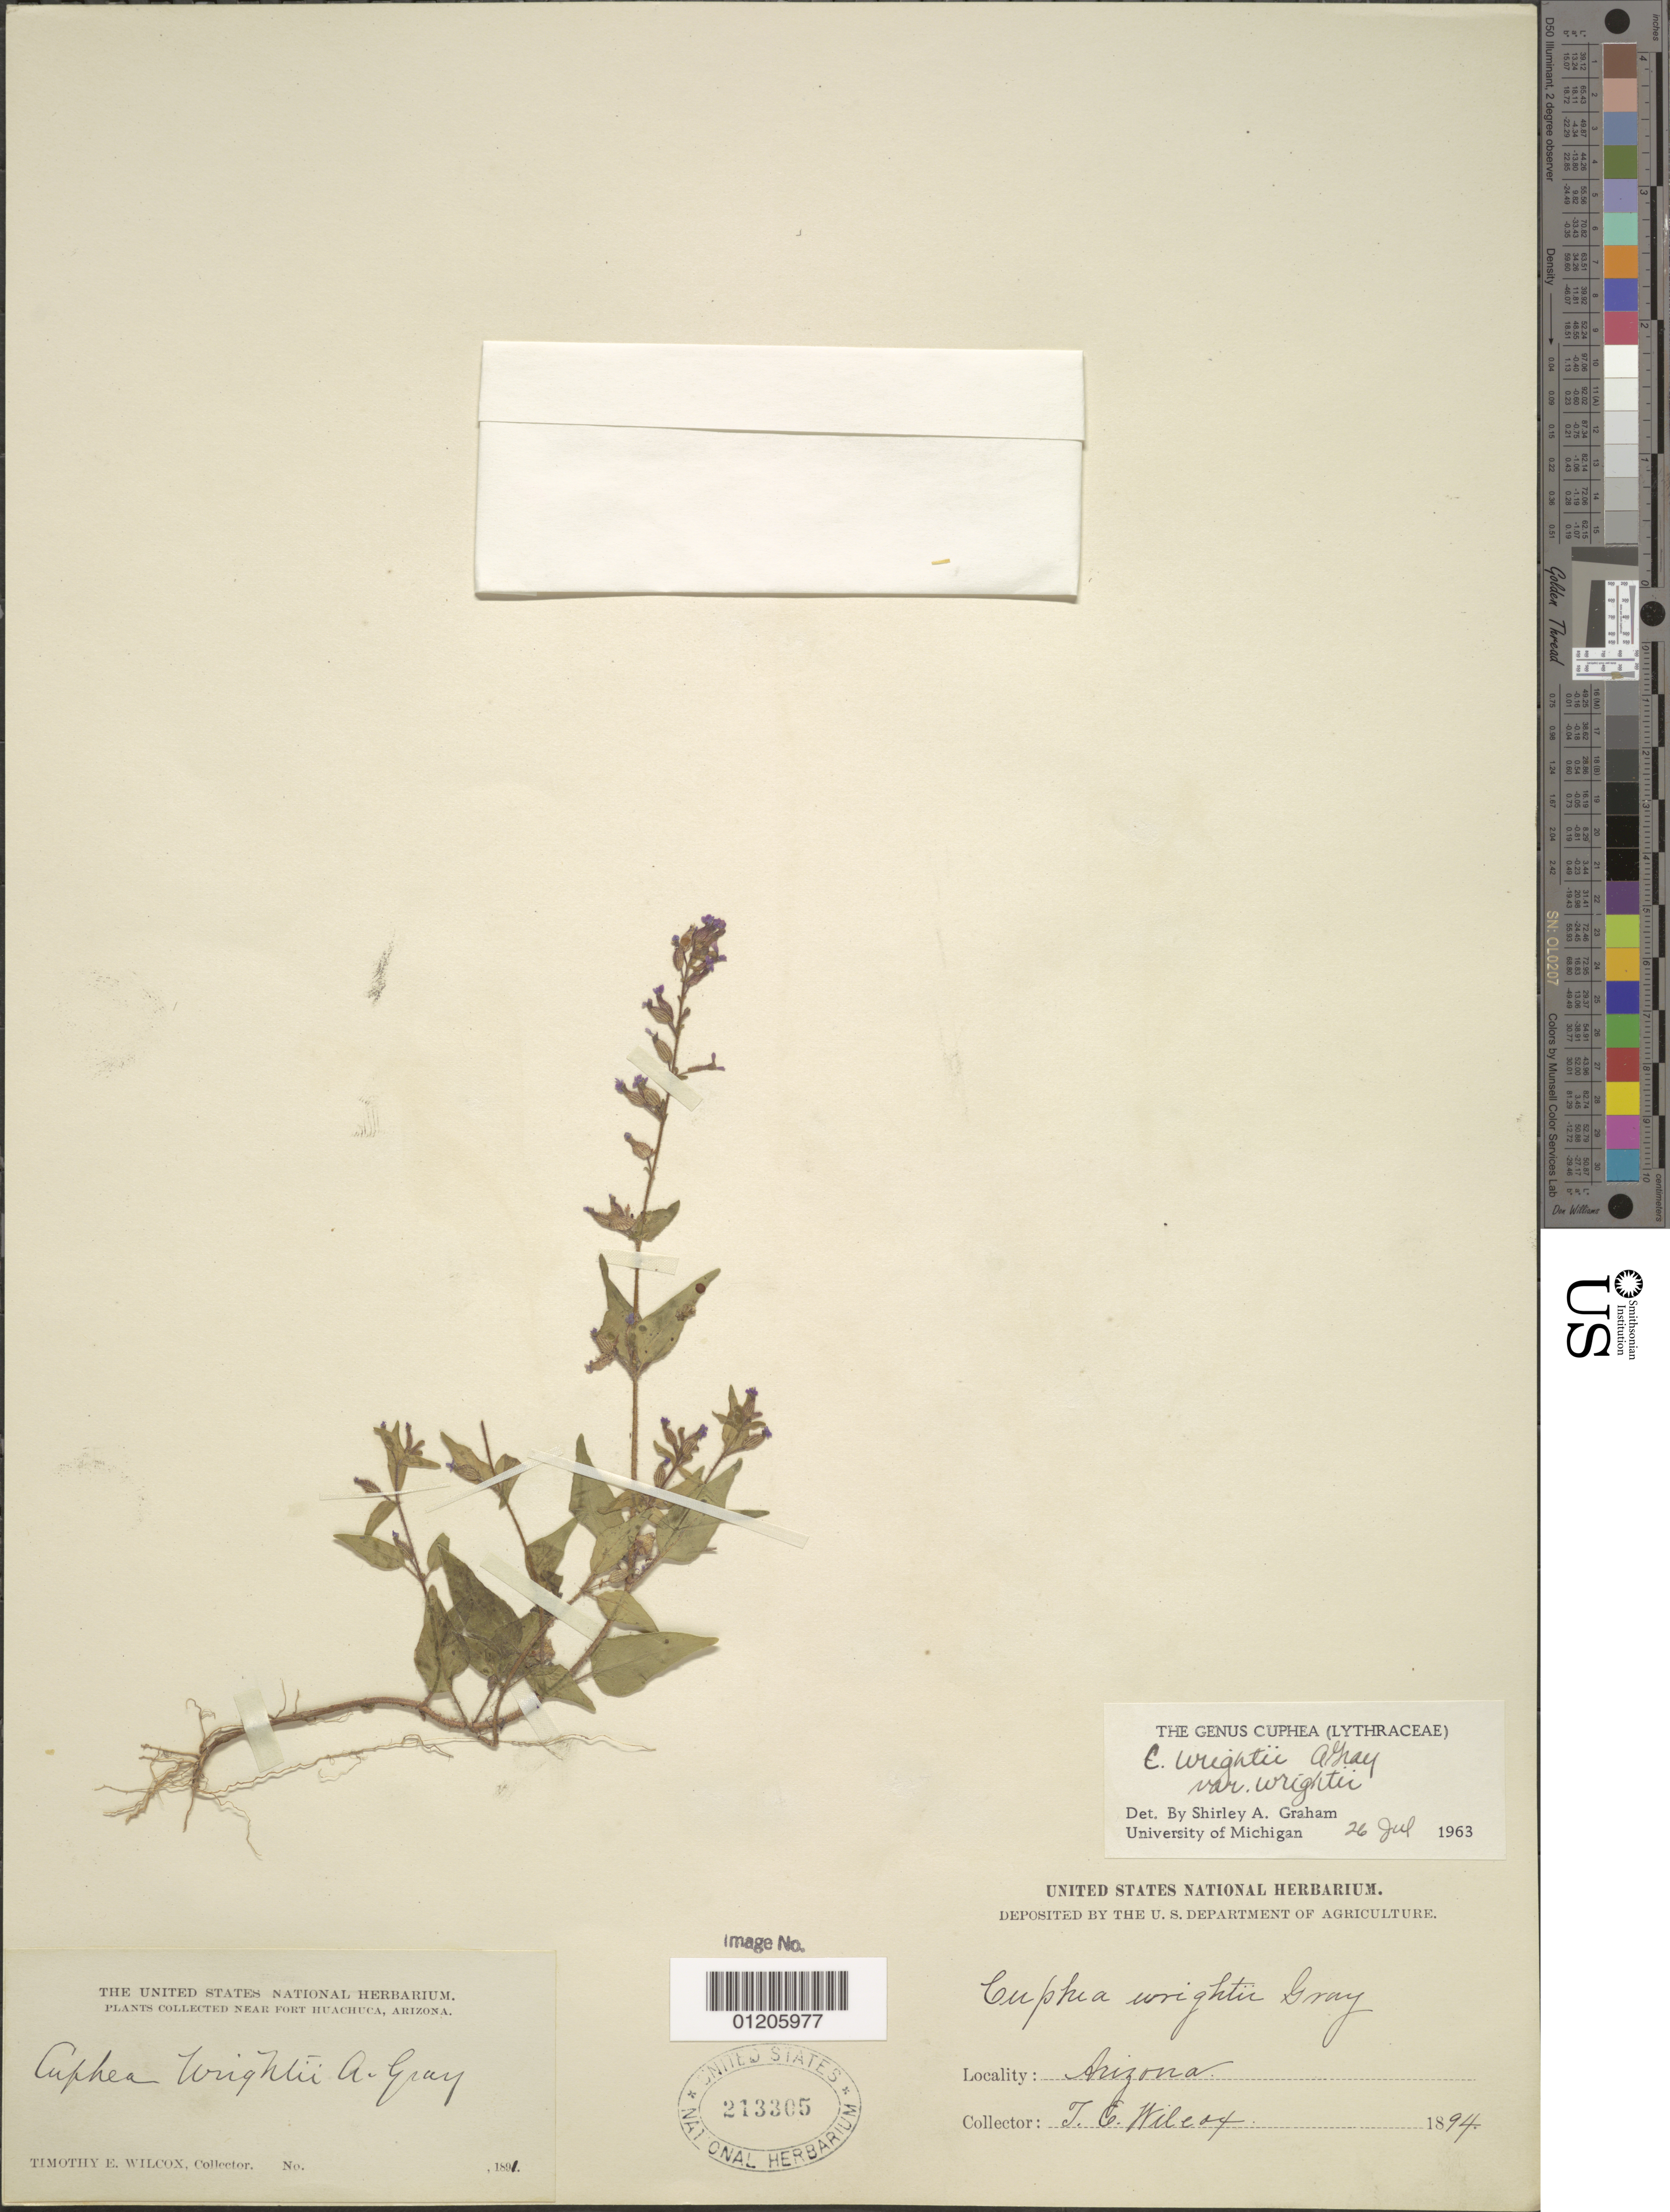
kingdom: Plantae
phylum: Tracheophyta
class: Magnoliopsida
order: Myrtales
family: Lythraceae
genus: Cuphea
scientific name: Cuphea wrightii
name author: A. Gray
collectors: T. E. Wilcox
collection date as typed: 1894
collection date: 1894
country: United States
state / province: Arizona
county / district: Cochise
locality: Near Fort Huachuca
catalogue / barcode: US 213305